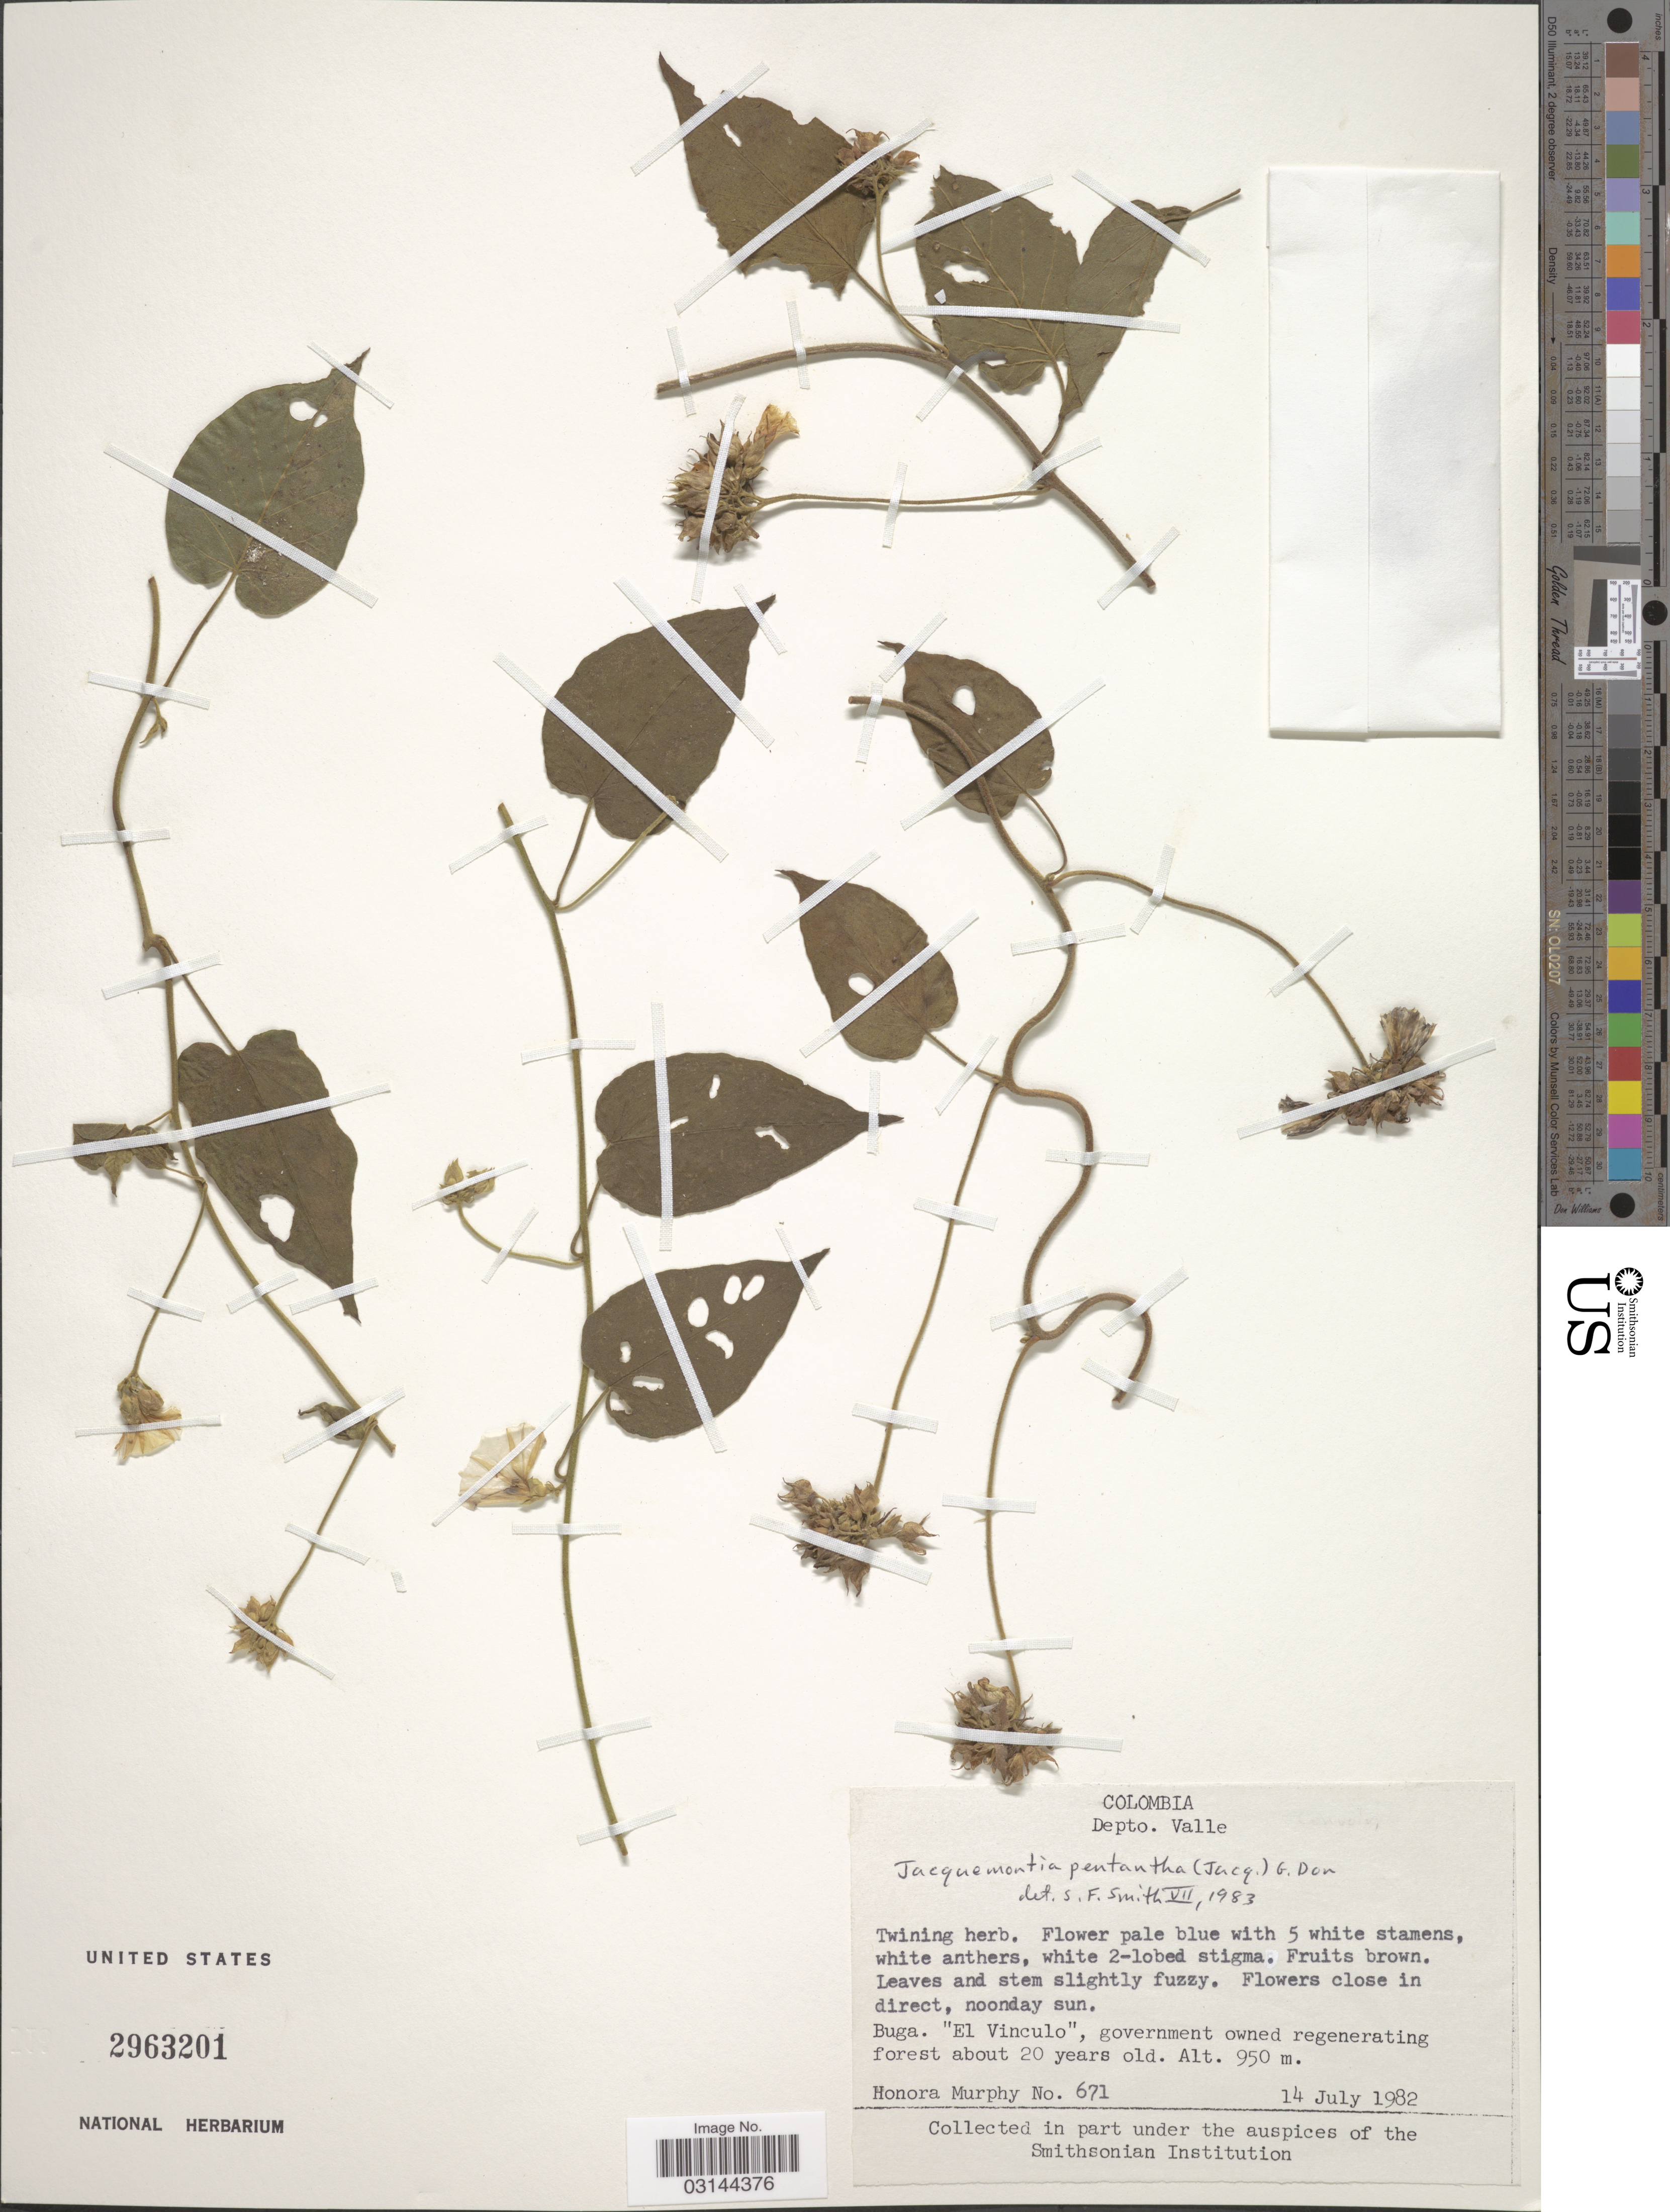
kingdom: Plantae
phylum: Tracheophyta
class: Magnoliopsida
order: Solanales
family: Convolvulaceae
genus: Jacquemontia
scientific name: Jacquemontia pentanthos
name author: (Jacq.) G. Don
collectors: H. Murphy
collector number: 671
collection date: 1982-07-14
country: Colombia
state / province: Valle del Cauca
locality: Depto. Valle. Buga. "El Vinculo".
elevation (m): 950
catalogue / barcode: US 2963201